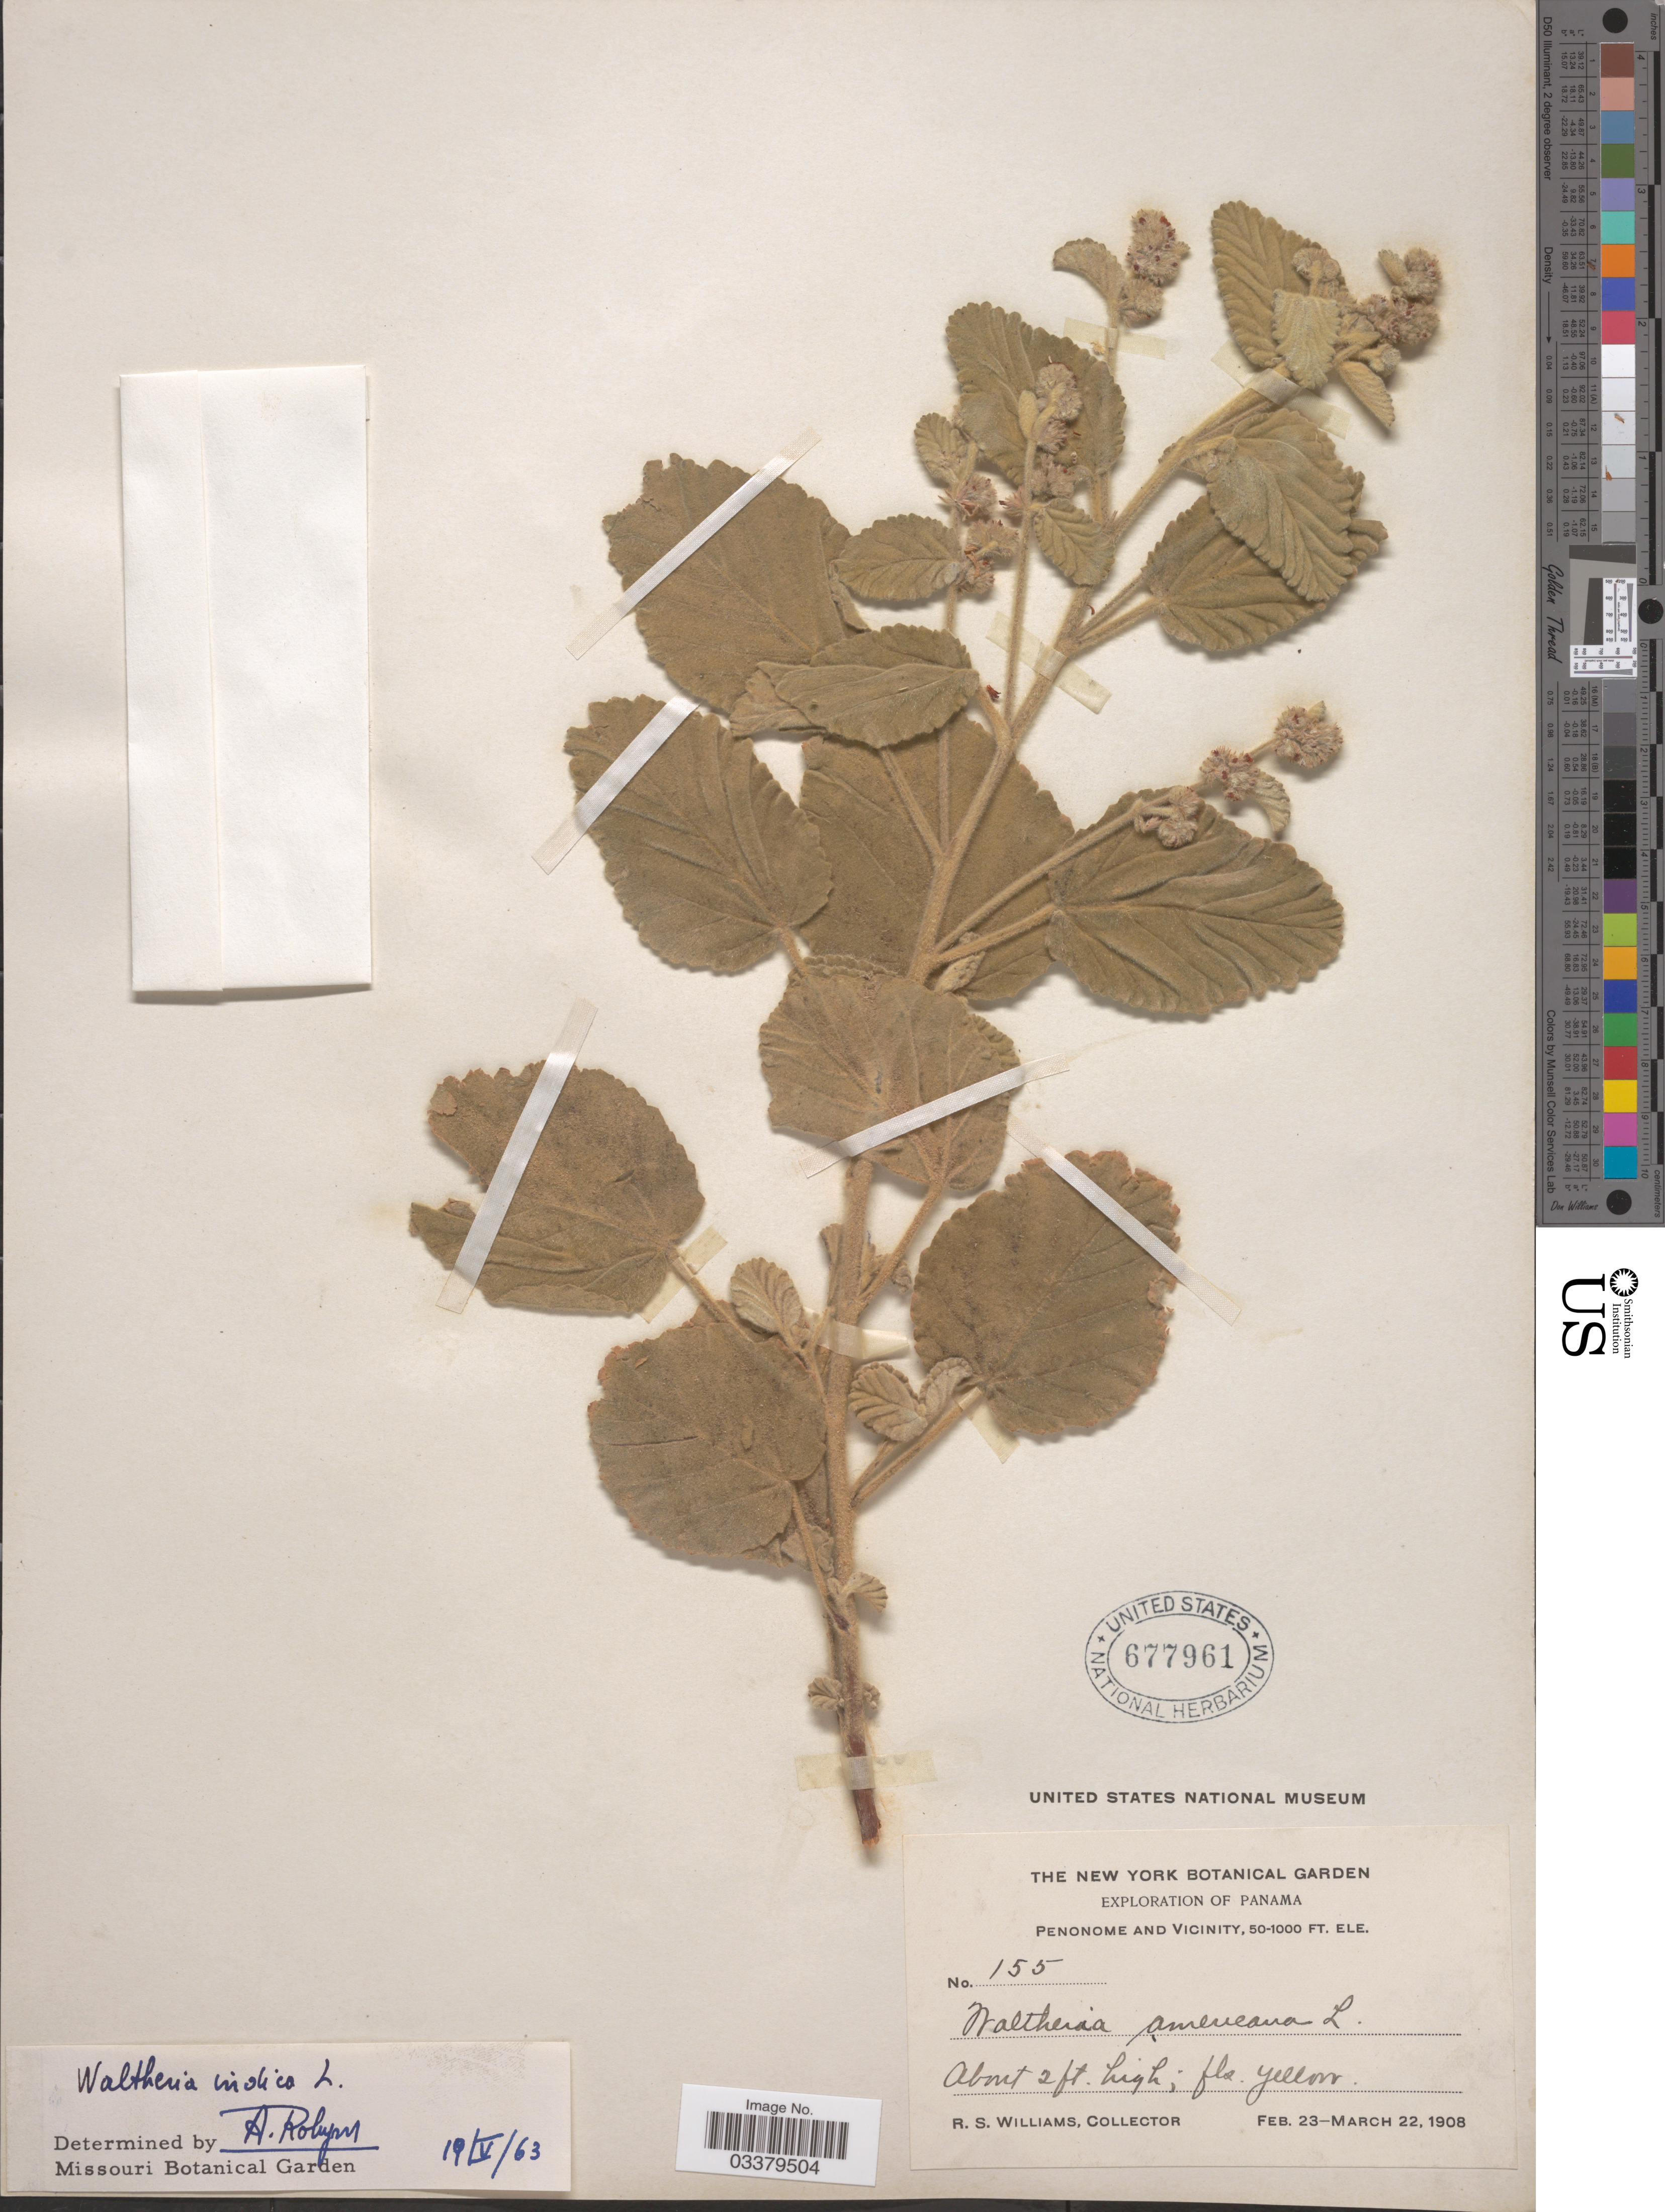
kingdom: Plantae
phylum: Tracheophyta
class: Magnoliopsida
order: Malvales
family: Malvaceae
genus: Waltheria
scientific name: Waltheria indica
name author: L.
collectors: R. S. Williams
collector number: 155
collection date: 1908-02-23/1908-03-22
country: Panama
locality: Penonome and Vicinity.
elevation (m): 15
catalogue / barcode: US 677961